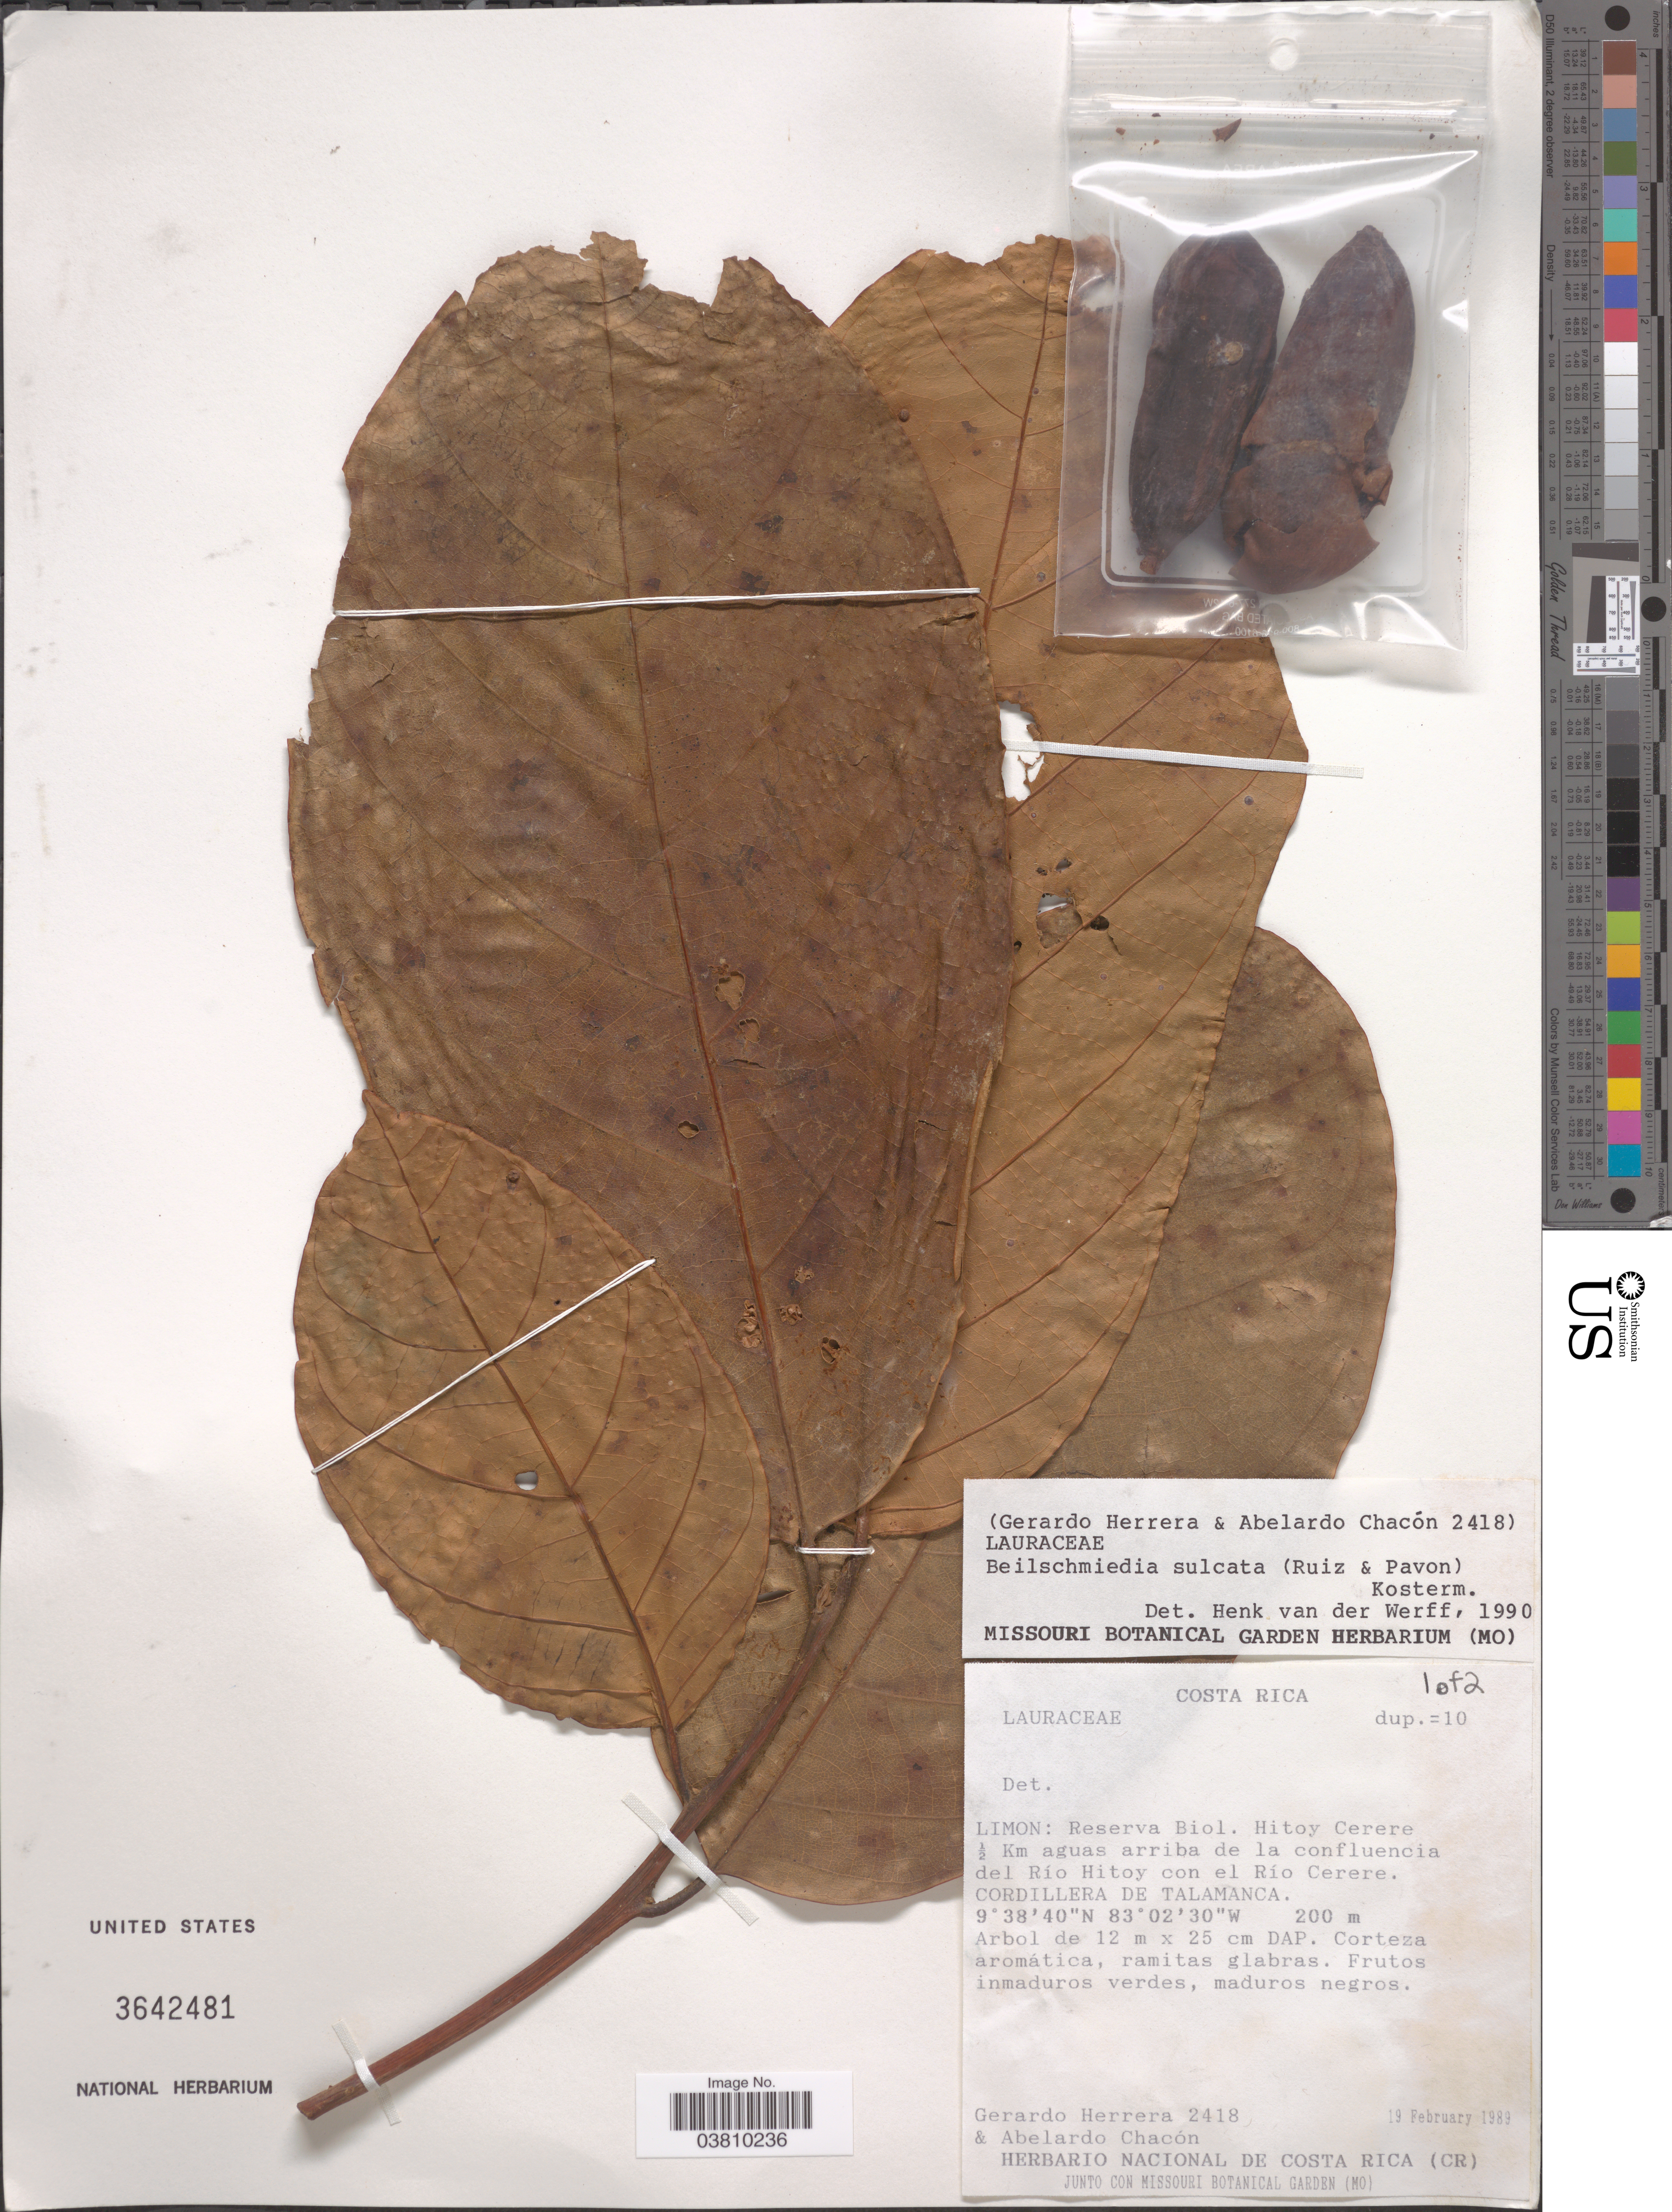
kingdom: Plantae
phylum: Tracheophyta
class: Magnoliopsida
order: Laurales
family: Lauraceae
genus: Beilschmiedia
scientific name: Beilschmiedia sulcata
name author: (Ruiz & Pav.) Kosterm.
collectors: G. Herrera & A. Chacon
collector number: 2418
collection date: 1989-02-19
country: Costa Rica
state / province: Limón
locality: Reserva Biol. Hitoy Cerere ½ Km aguas arriba de la confluencia del Río Hitoy con el Río Cerere. Cordillera de Talamanca.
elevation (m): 200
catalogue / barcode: US 3642481